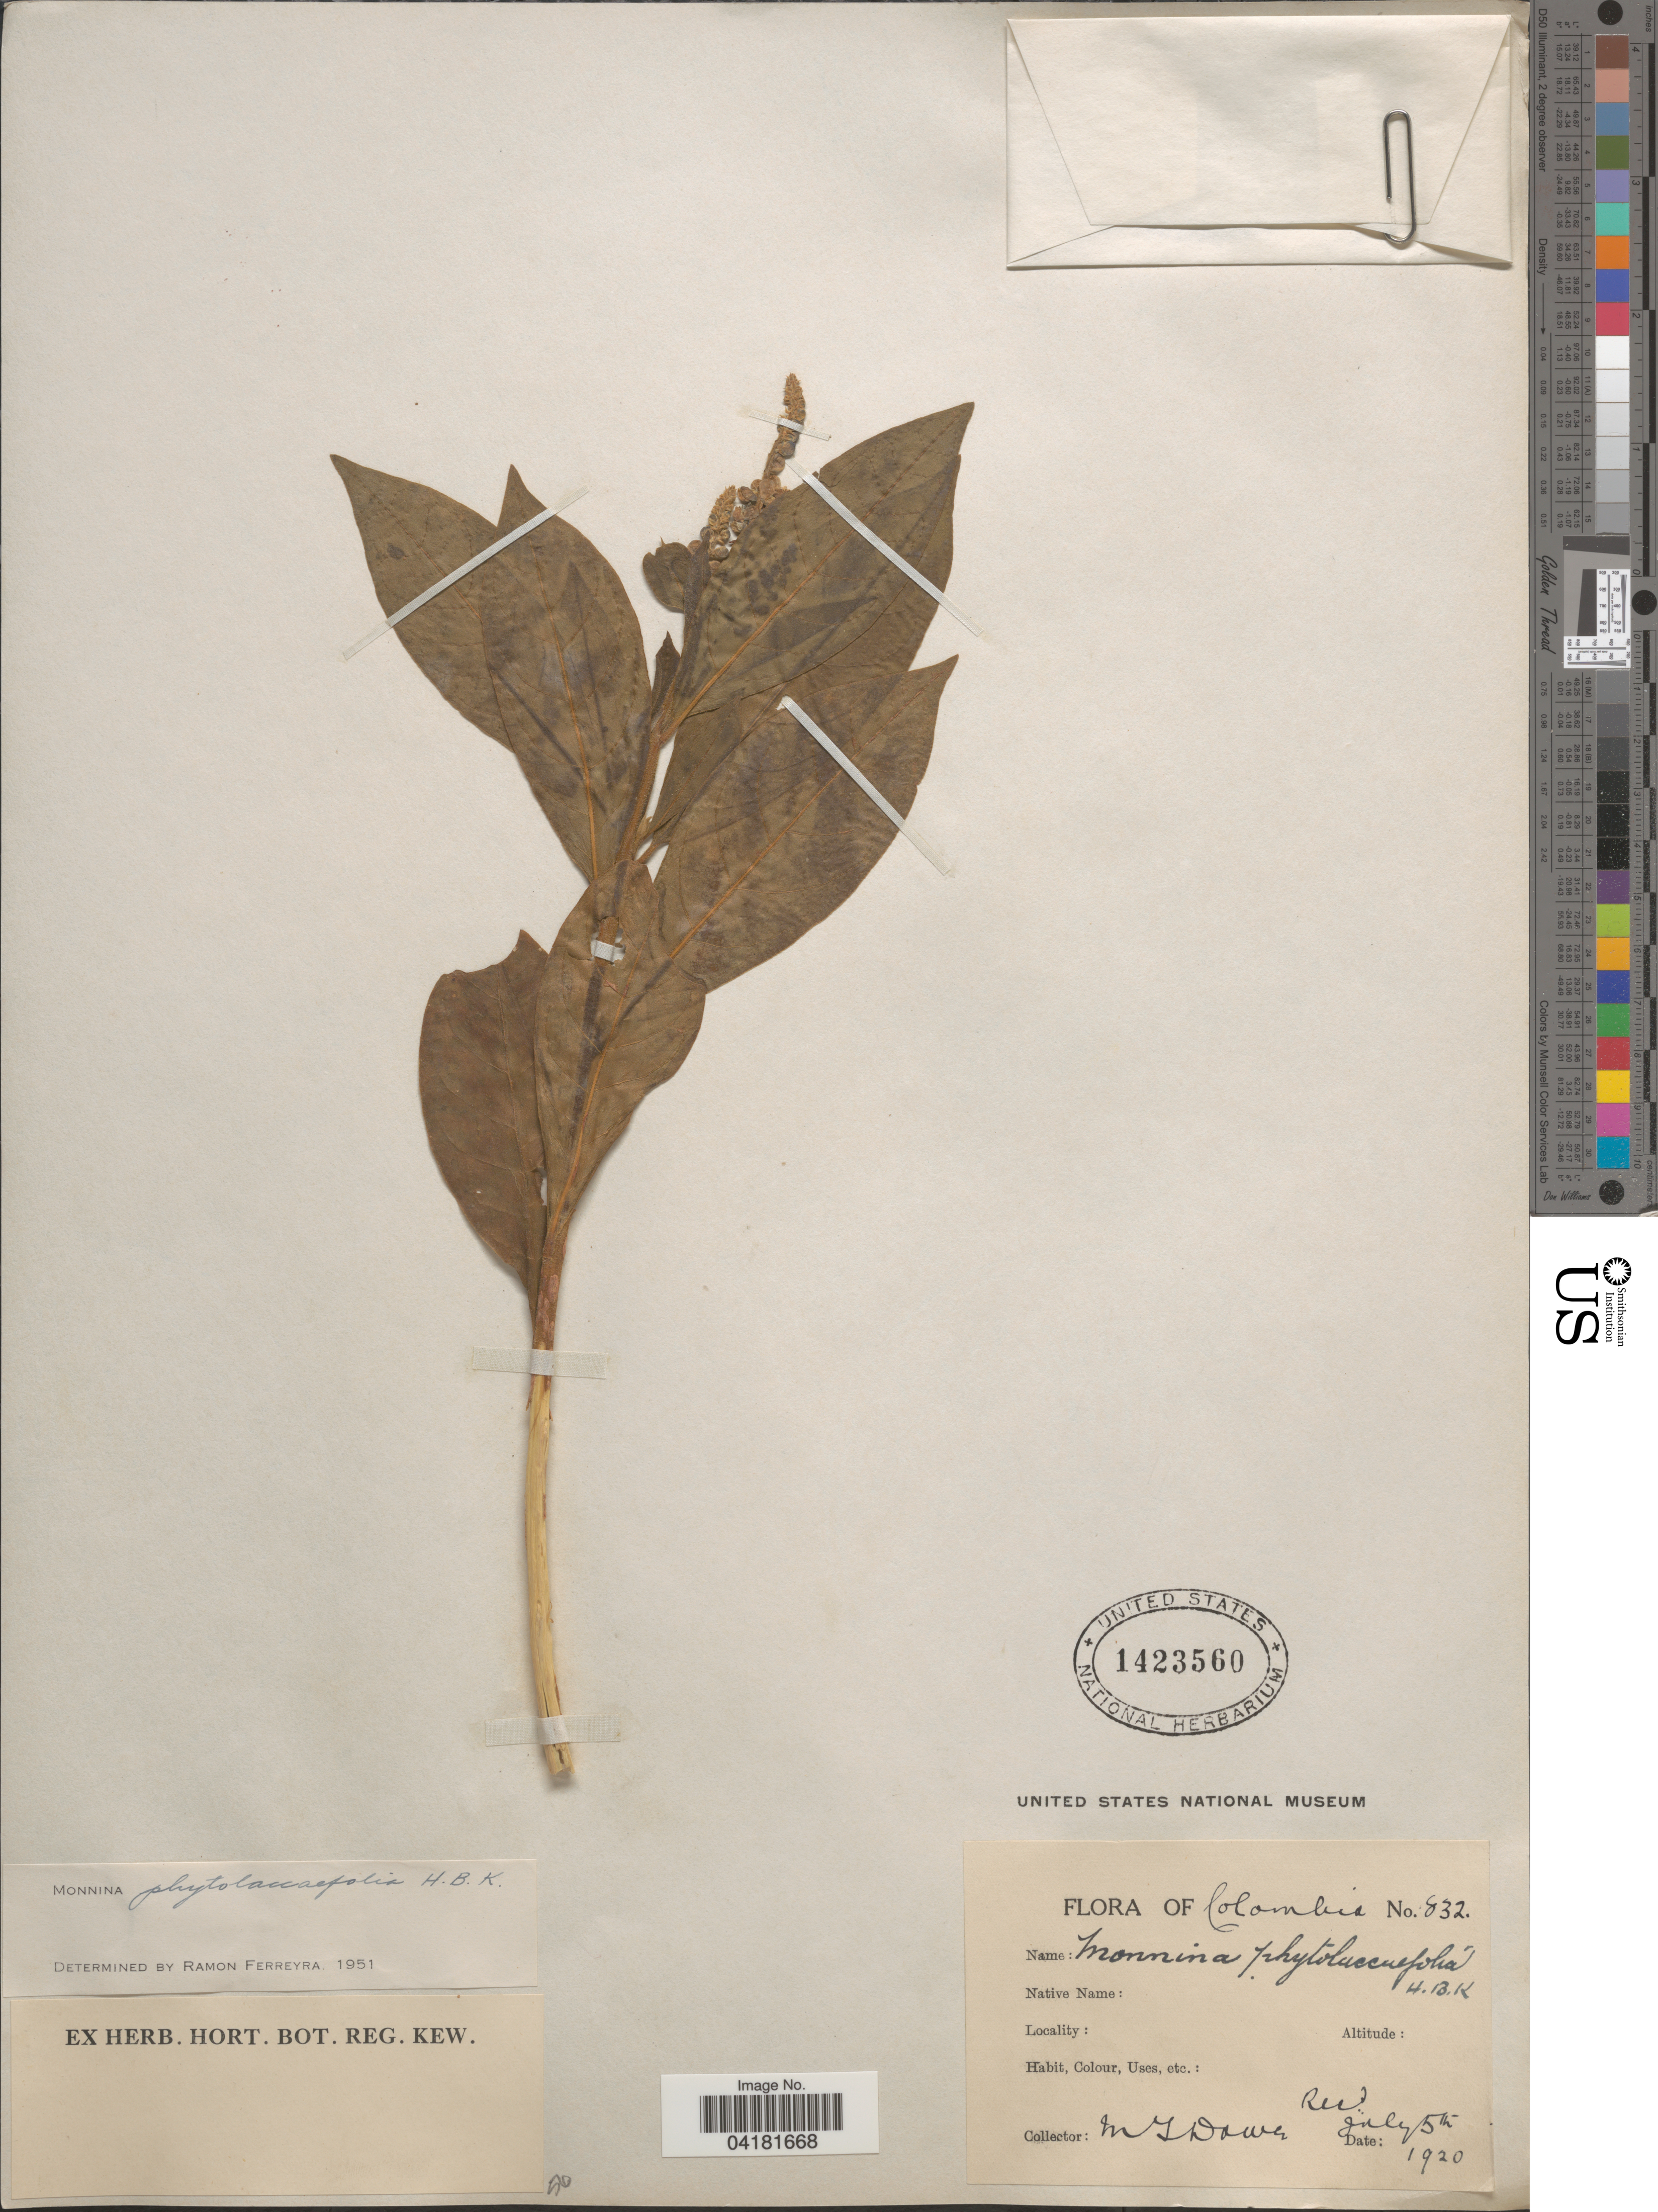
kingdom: Plantae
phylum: Tracheophyta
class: Magnoliopsida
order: Fabales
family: Polygalaceae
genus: Monnina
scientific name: Monnina phytolaccifolia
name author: Kunth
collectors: M. Dawe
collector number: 832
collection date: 1920-07-05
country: Colombia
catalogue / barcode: US 1423560